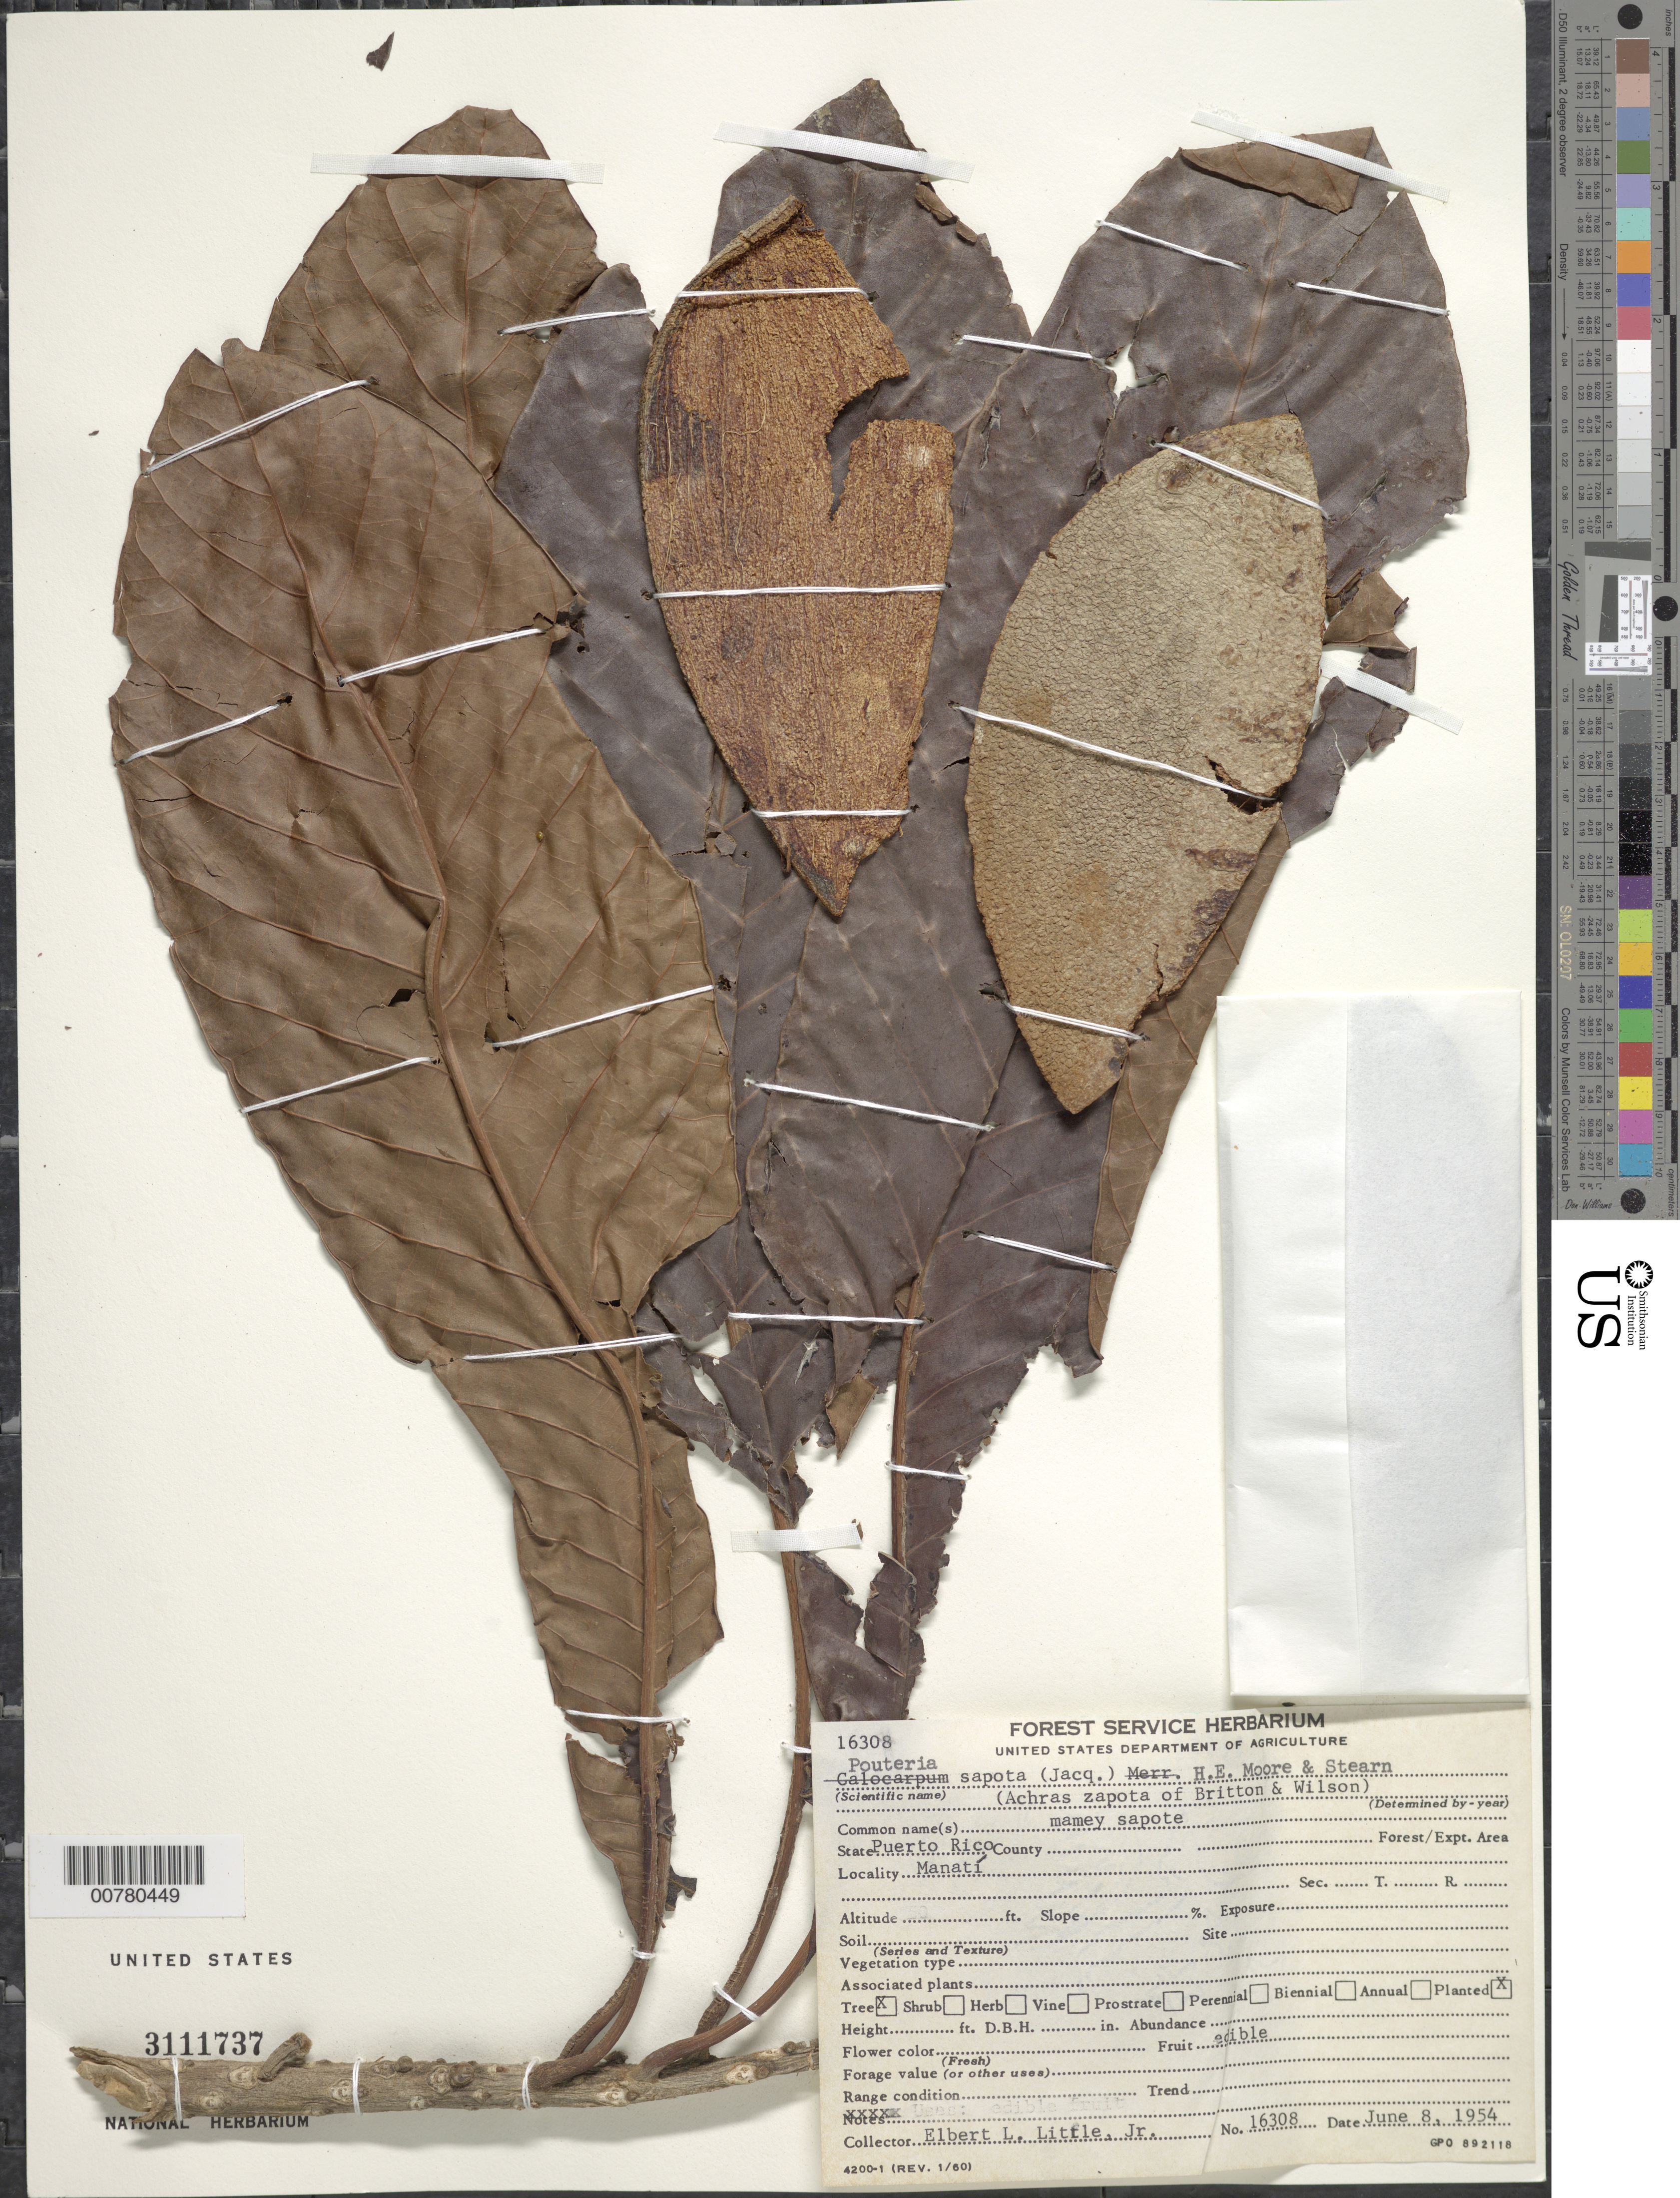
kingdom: Plantae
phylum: Tracheophyta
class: Magnoliopsida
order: Ericales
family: Sapotaceae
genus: Pouteria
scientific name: Pouteria sapota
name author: (Jacq.) H.E. Moore & Stearn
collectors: E. L. Little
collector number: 16308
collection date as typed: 08 Jun 1954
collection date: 1954-06-08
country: Puerto Rico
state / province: Manatí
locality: Manatí.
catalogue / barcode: US 3111737